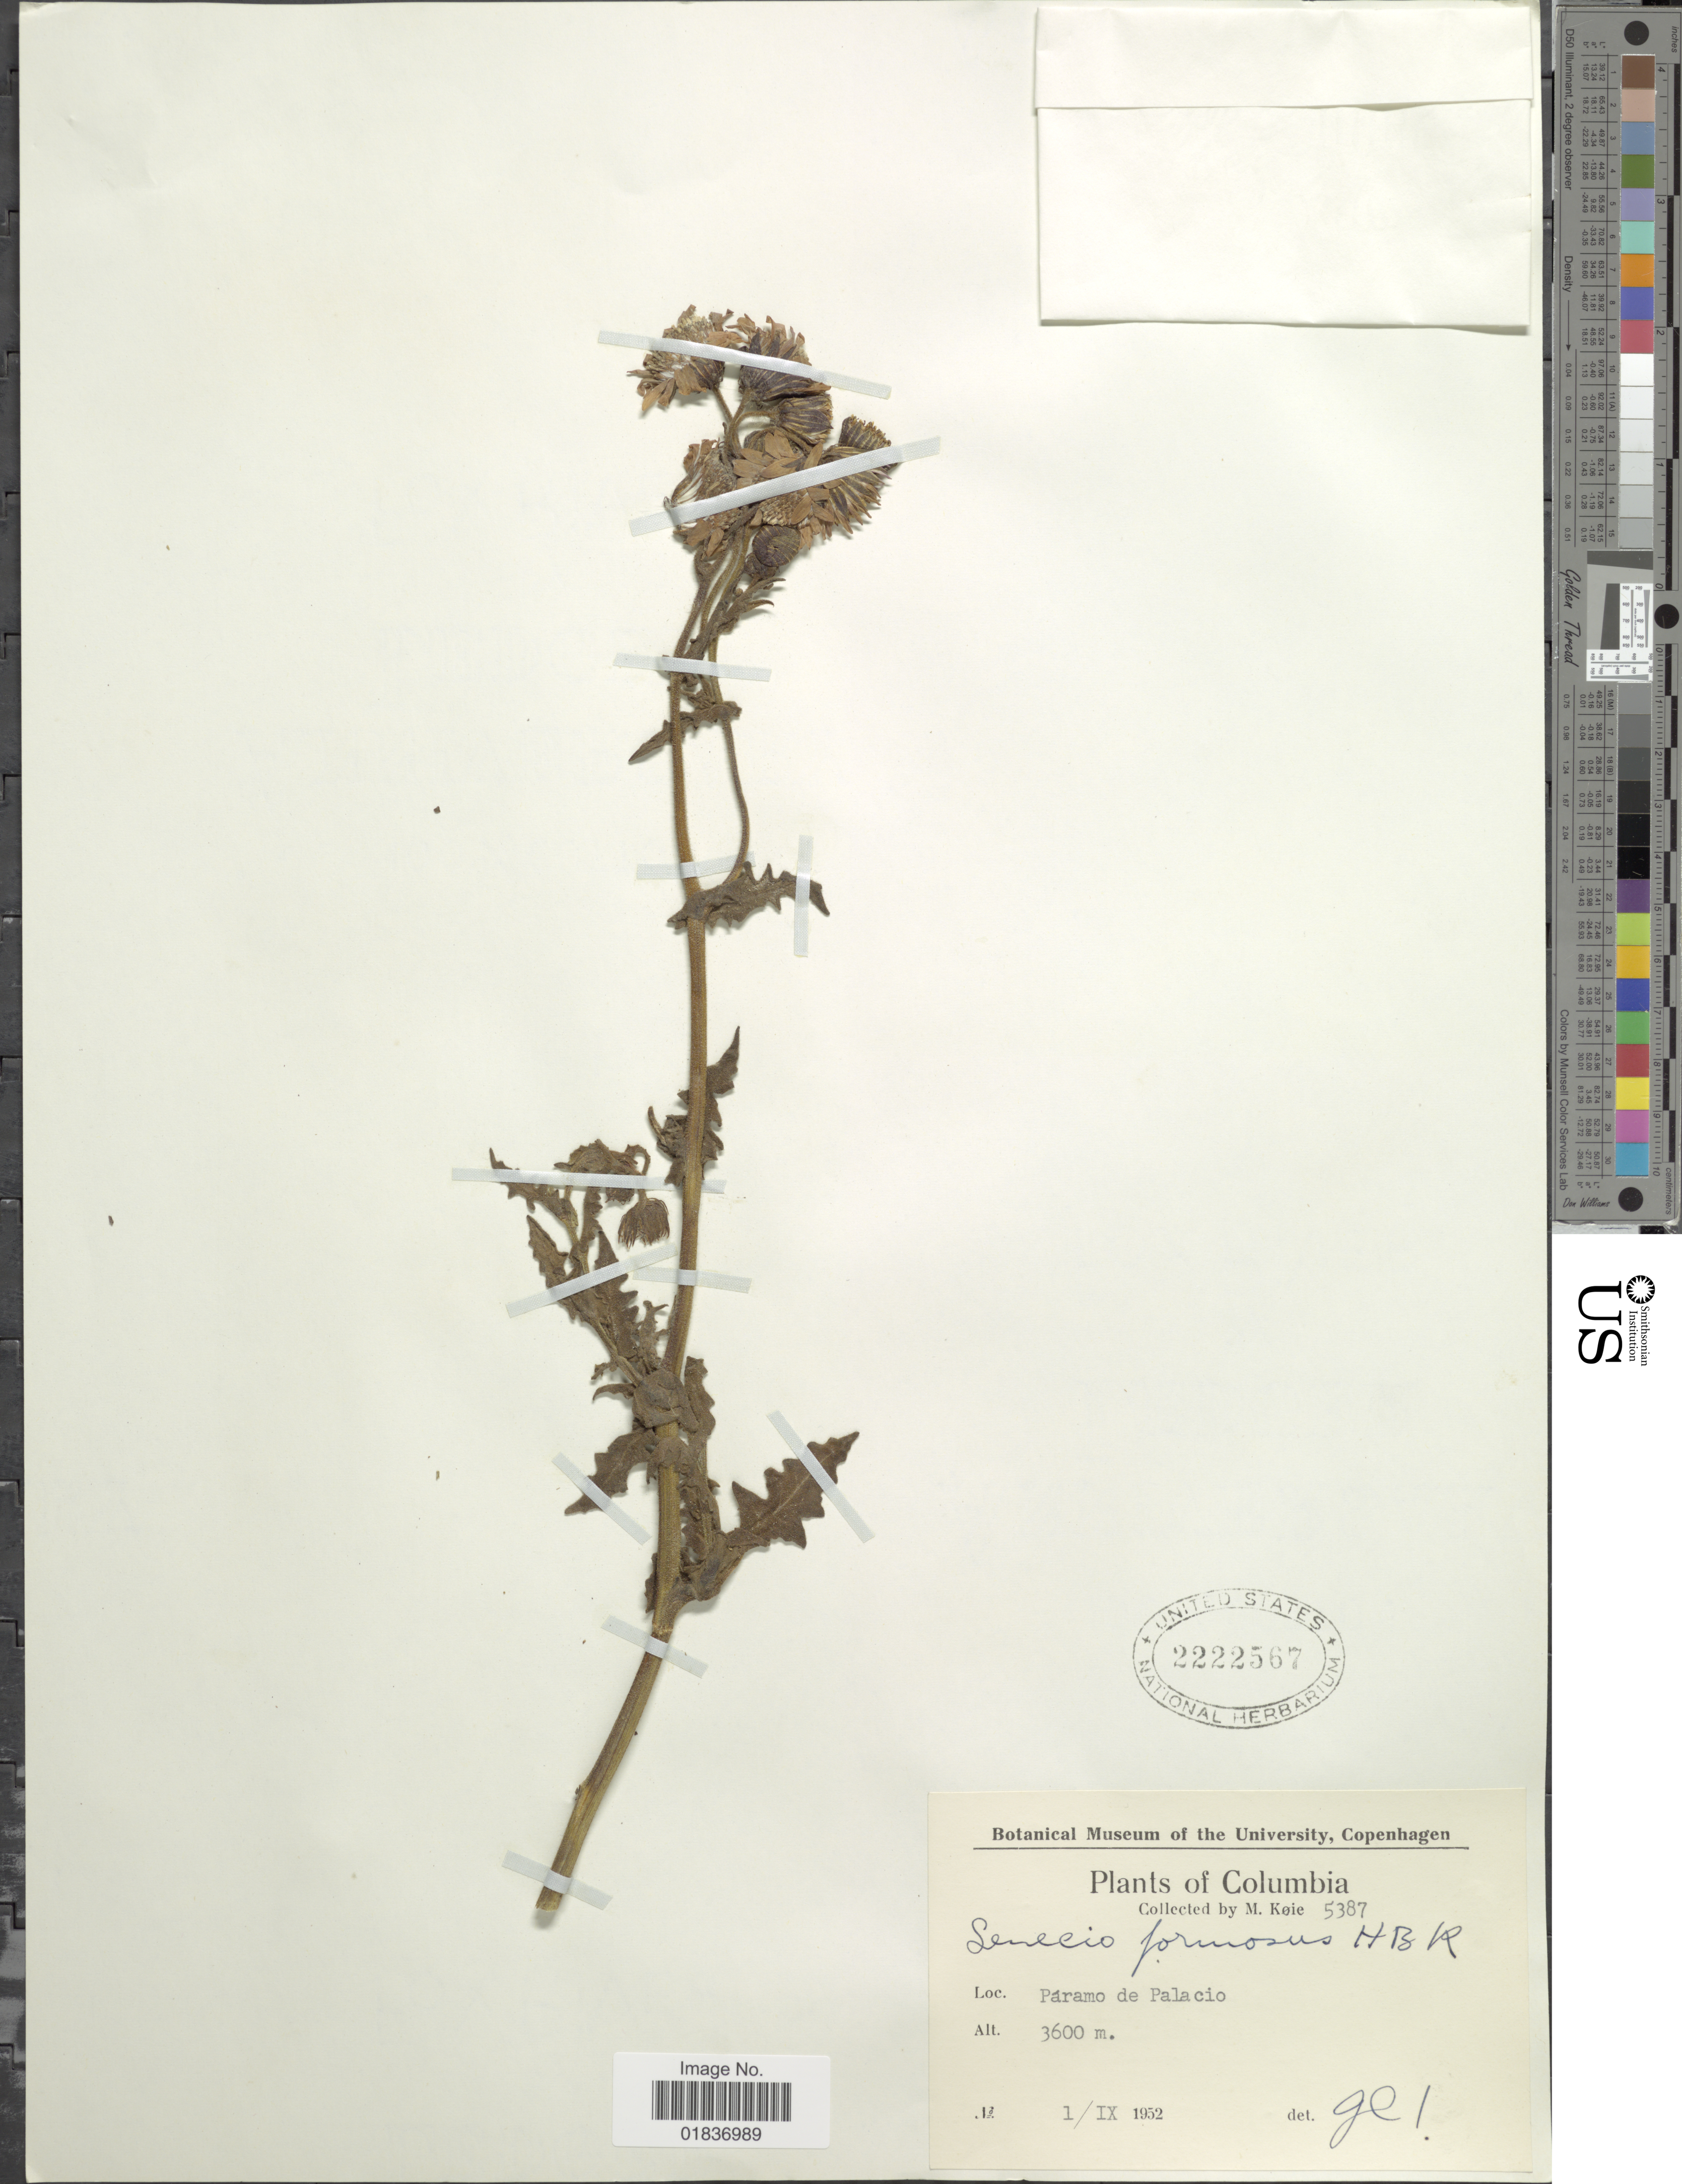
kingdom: Plantae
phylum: Tracheophyta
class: Magnoliopsida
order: Asterales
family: Asteraceae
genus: Senecio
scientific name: Senecio garcibarrigae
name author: Cuatrec.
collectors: M. Köie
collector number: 5387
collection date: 1952-09-01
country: Colombia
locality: Paramo de Palacio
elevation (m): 3600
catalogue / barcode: US 2222567